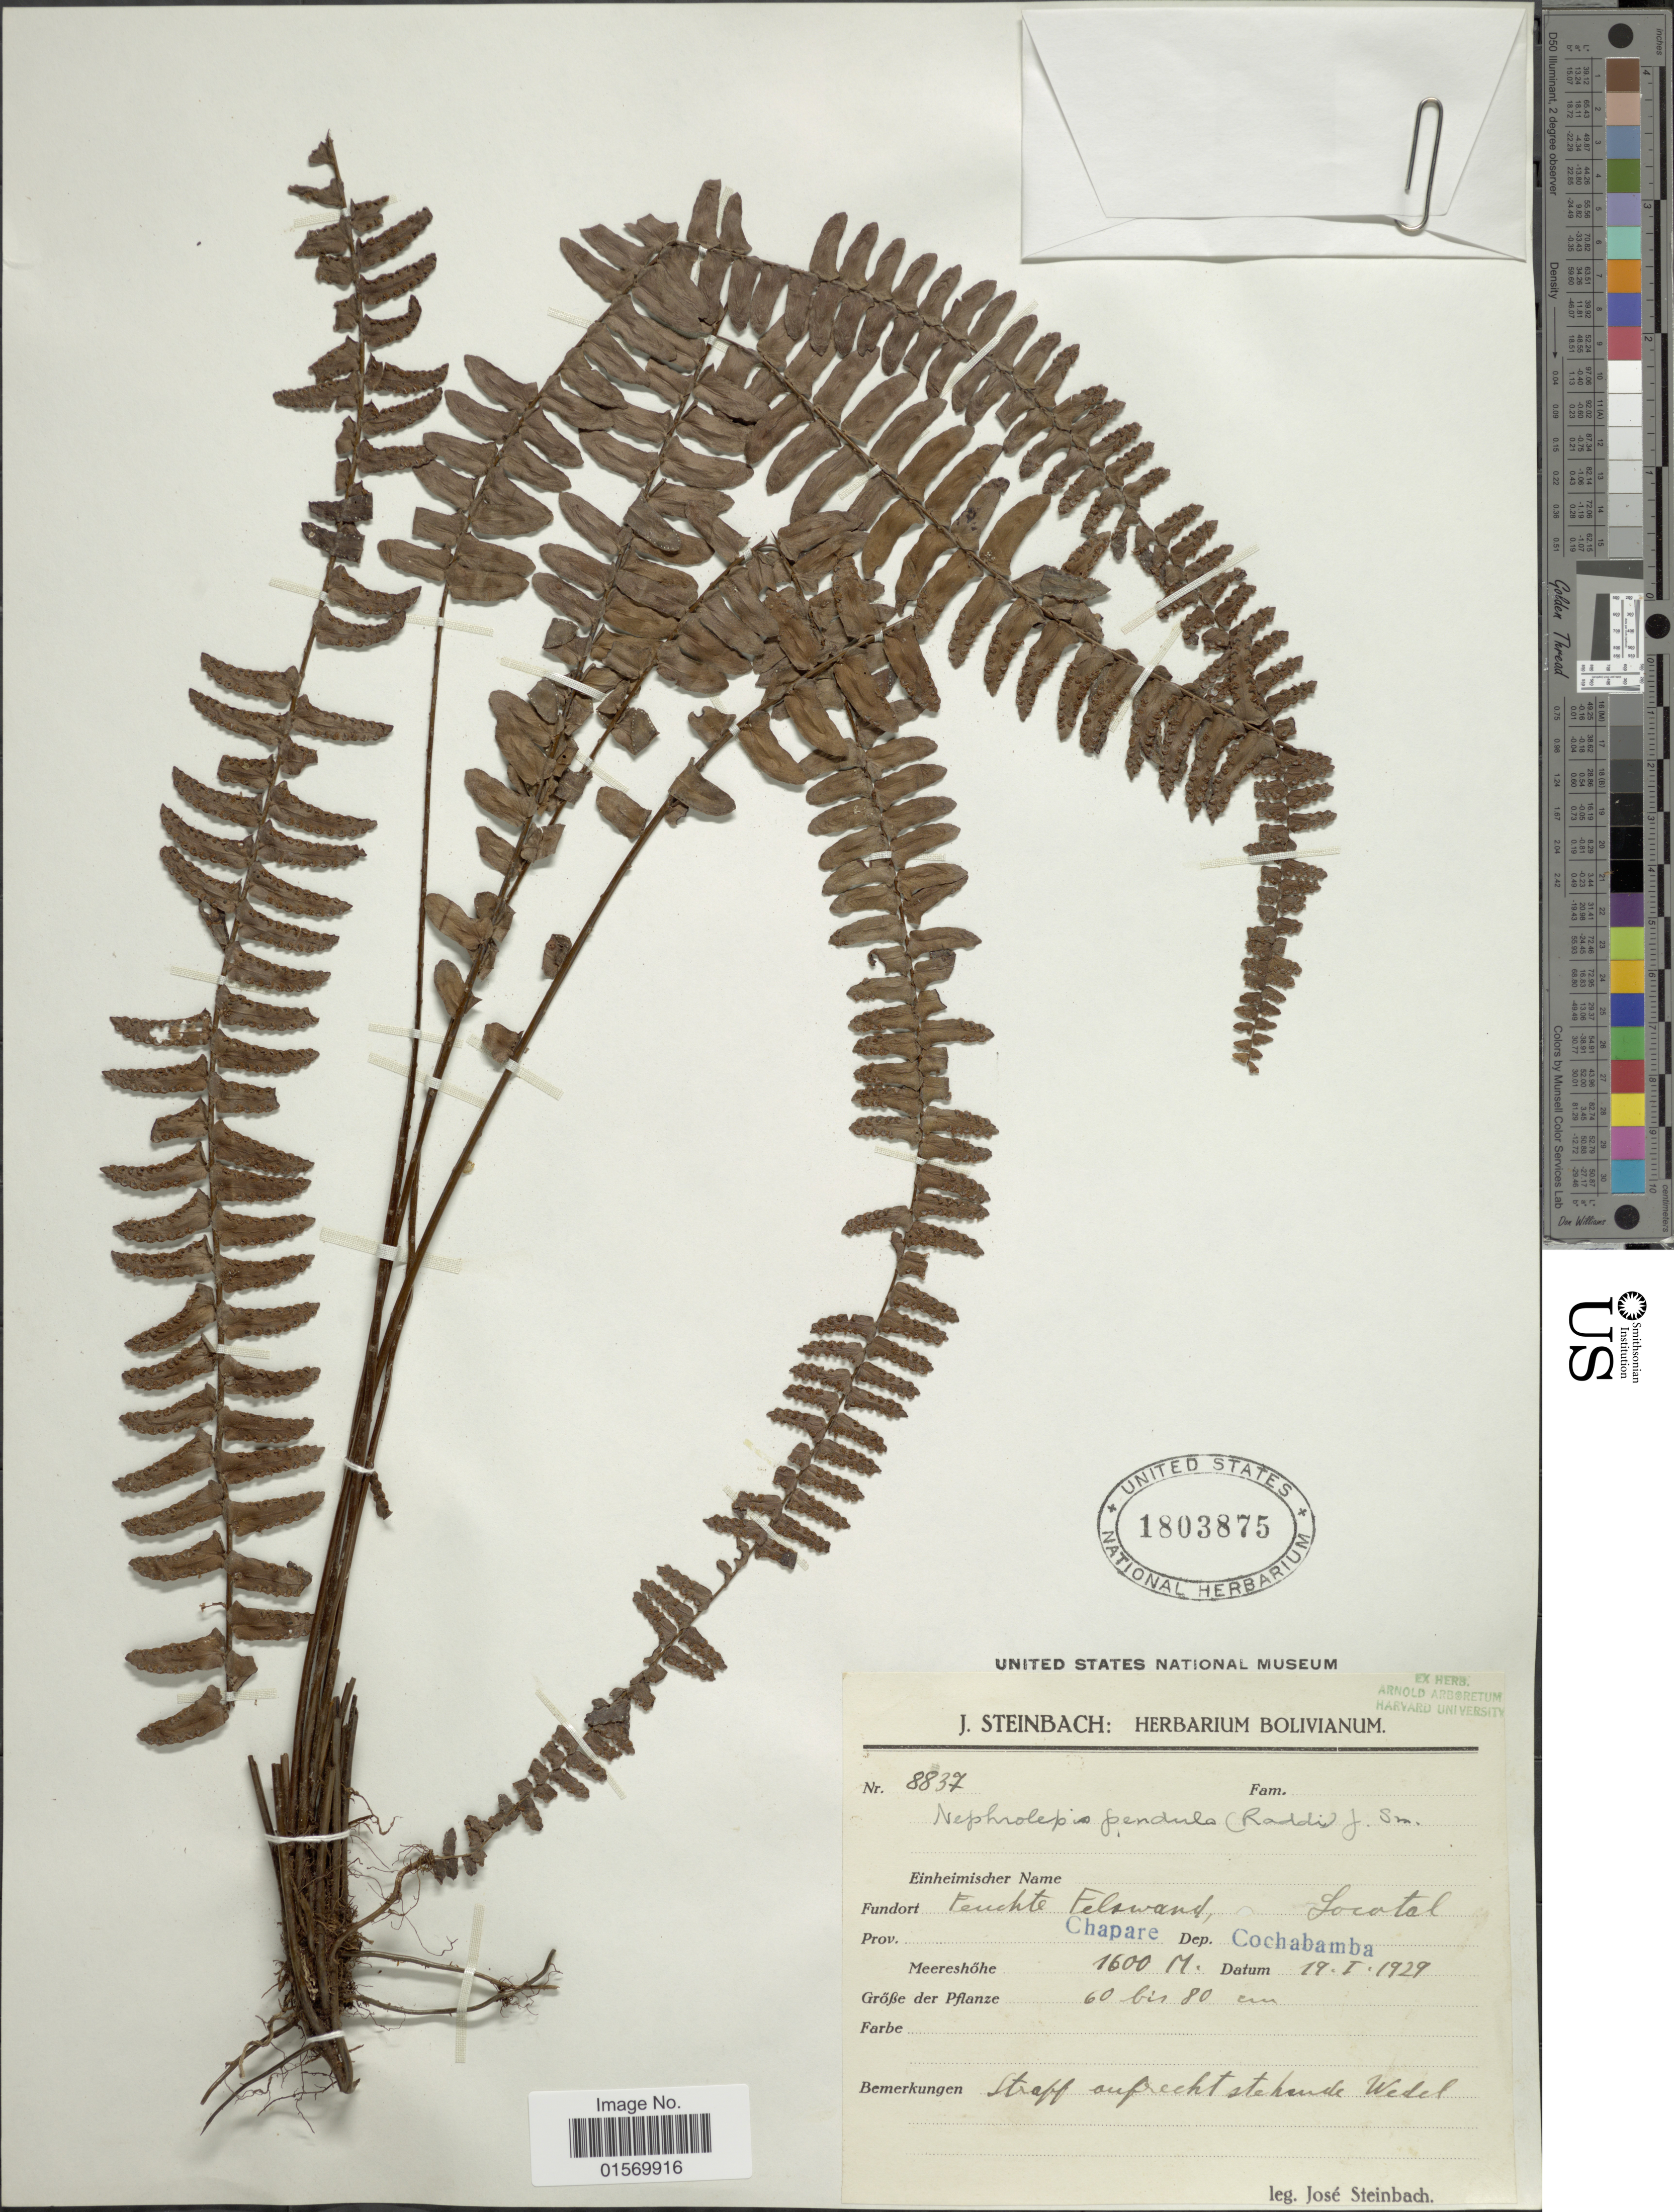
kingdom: Plantae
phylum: Tracheophyta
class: Polypodiopsida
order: Polypodiales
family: Nephrolepidaceae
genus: Nephrolepis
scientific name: Nephrolepis pendula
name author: (Raddi) J. Sm.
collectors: J. Steinbach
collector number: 8837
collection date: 1929-01-19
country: Bolivia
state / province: Cochabamba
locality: Cochabamba Prov. Chapare, Feuchte Felswand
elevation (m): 1600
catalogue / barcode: US 1803875